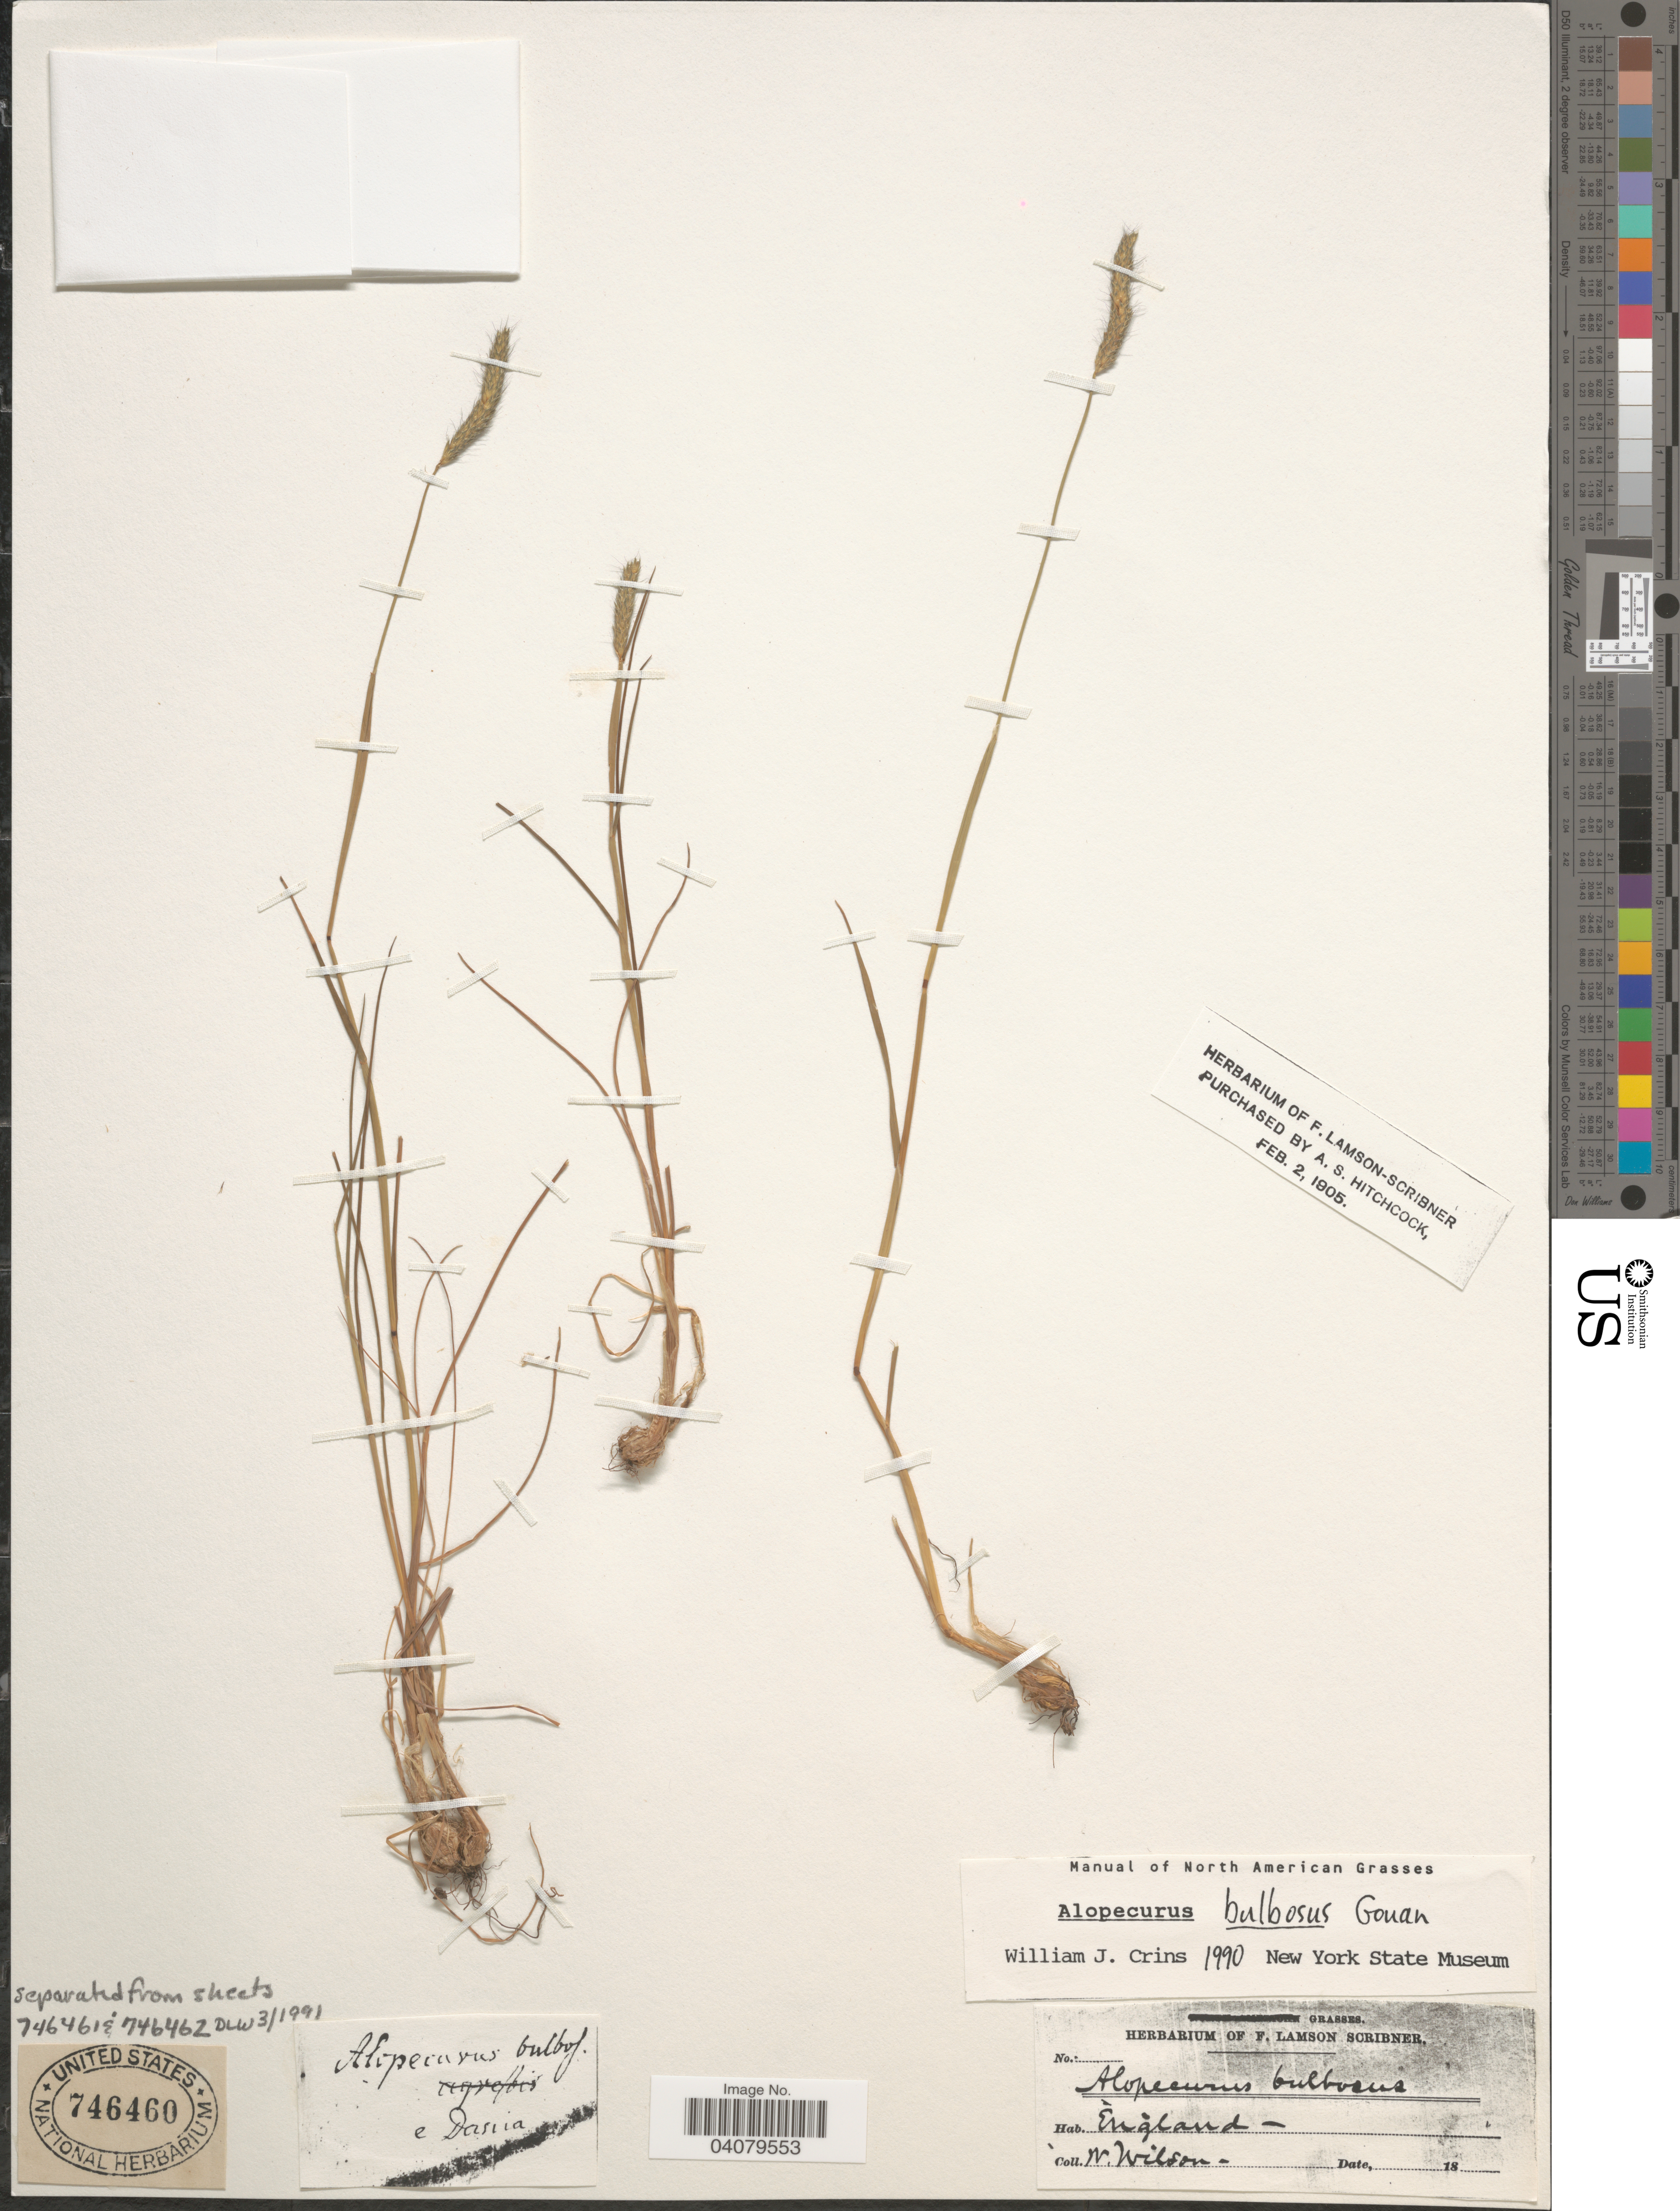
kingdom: Plantae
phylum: Tracheophyta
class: Liliopsida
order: Poales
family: Poaceae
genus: Alopecurus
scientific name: Alopecurus bulbosus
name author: Gouan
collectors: W. Wilson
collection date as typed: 18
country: United Kingdom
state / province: England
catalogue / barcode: US 746460